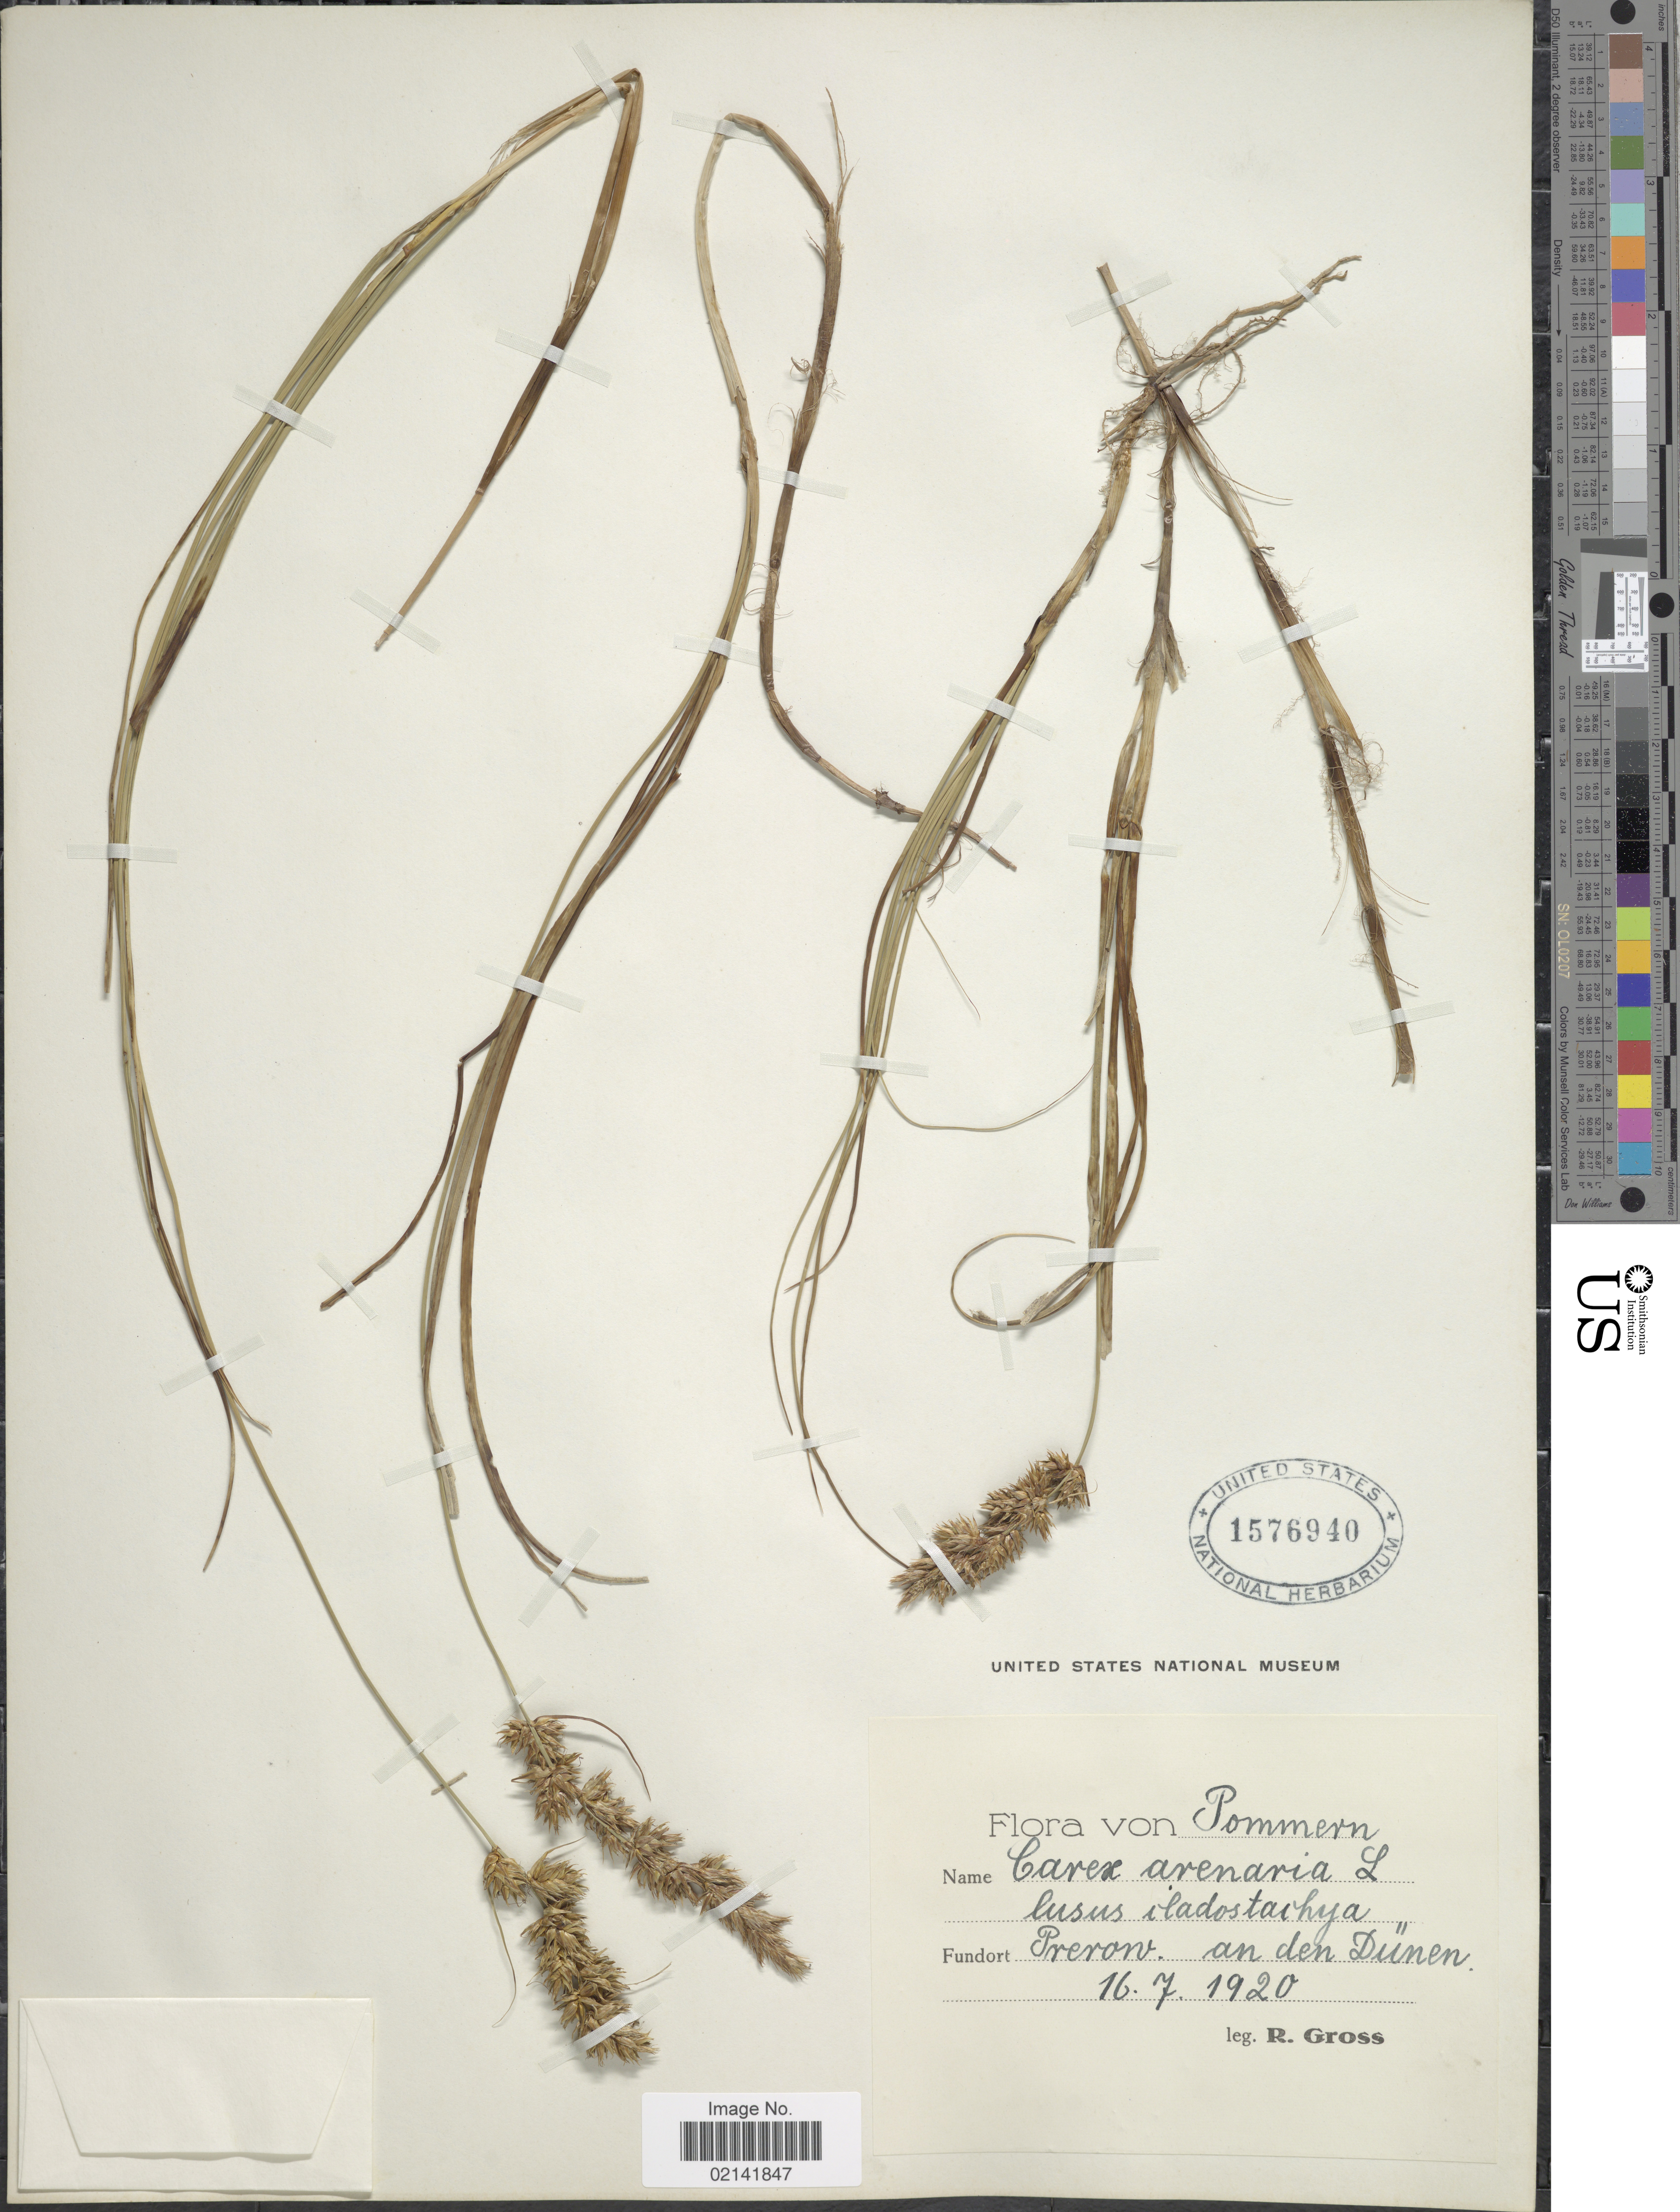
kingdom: Plantae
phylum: Tracheophyta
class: Liliopsida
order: Poales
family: Cyperaceae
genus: Carex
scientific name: Carex arenaria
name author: L.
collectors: R. Gross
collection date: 1920-07-16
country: Germany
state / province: Bayern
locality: Pommern. Preron. an den Dunen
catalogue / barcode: US 1576940